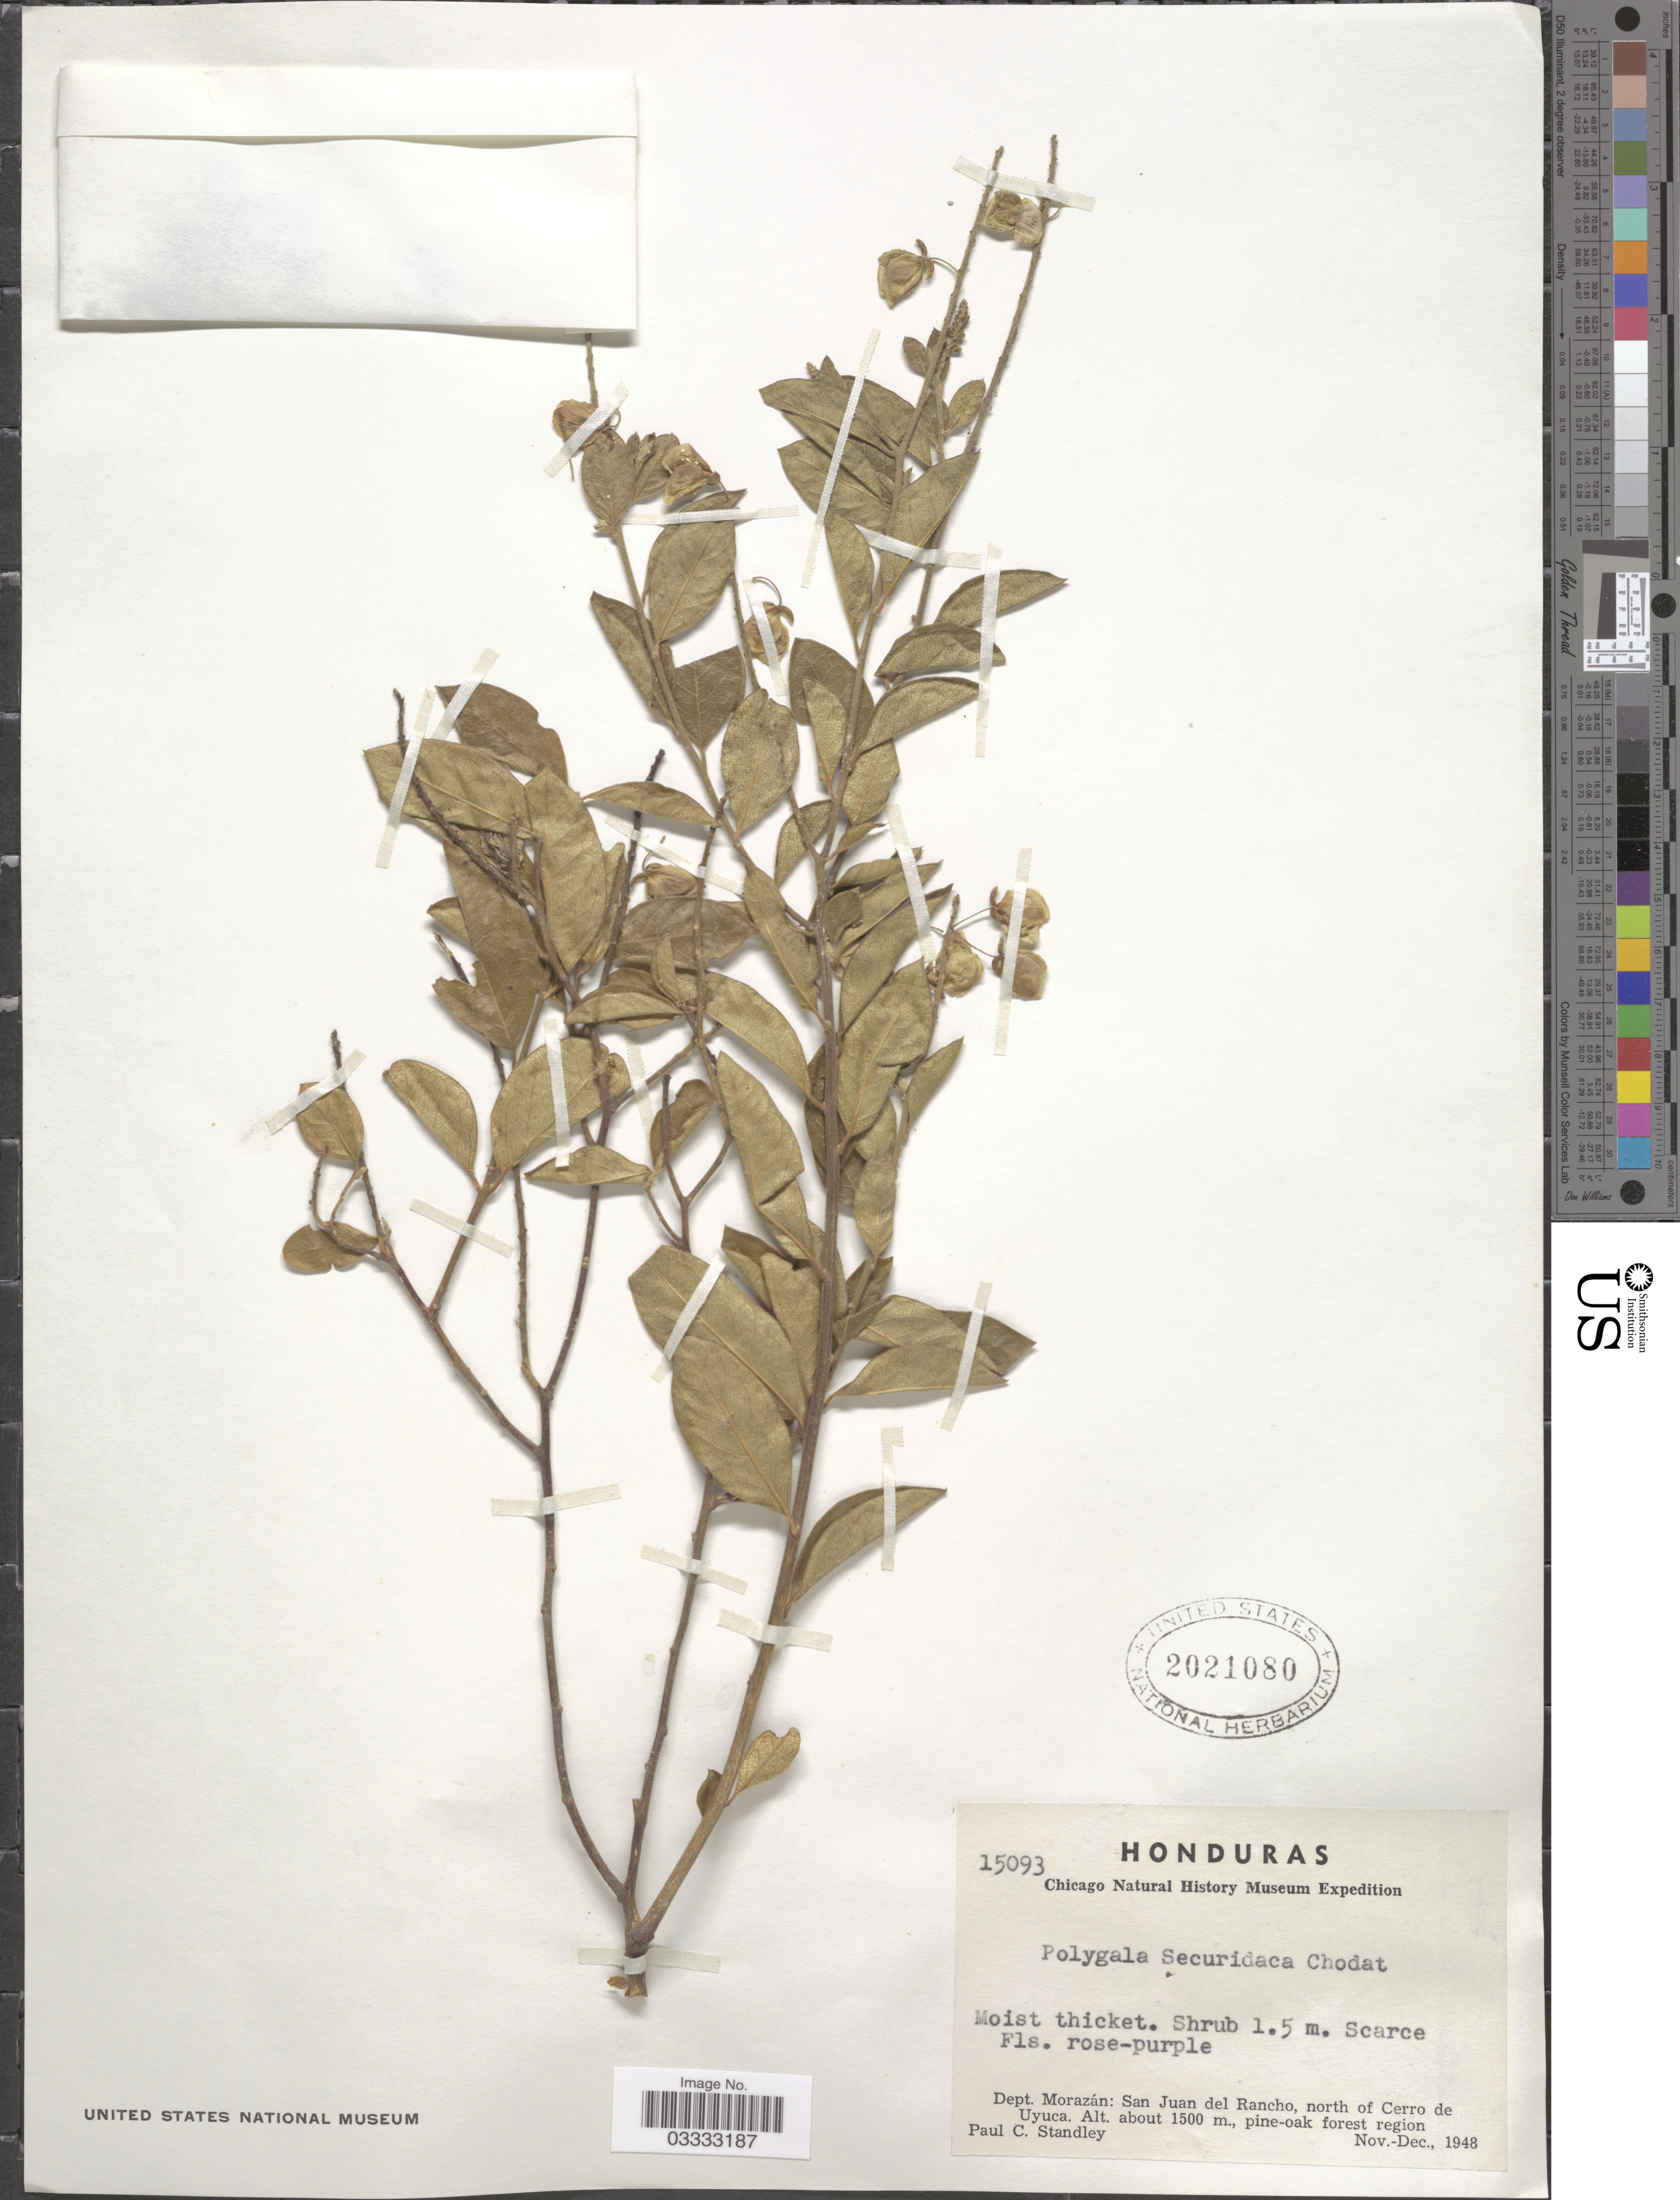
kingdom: Plantae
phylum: Tracheophyta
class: Magnoliopsida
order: Fabales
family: Polygalaceae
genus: Asemeia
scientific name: Asemeia securidaca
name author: (Chodat) J.F.B. Pastore & J.R. Abbott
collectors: P. C. Standley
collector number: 15039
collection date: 1948-11/1948-12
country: Honduras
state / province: Fco. Morazán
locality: Dept. Morazán: San Juan del Rancho, north of Cerro de Uyuca., pine-oak forest region.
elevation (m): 1500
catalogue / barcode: US 2021080